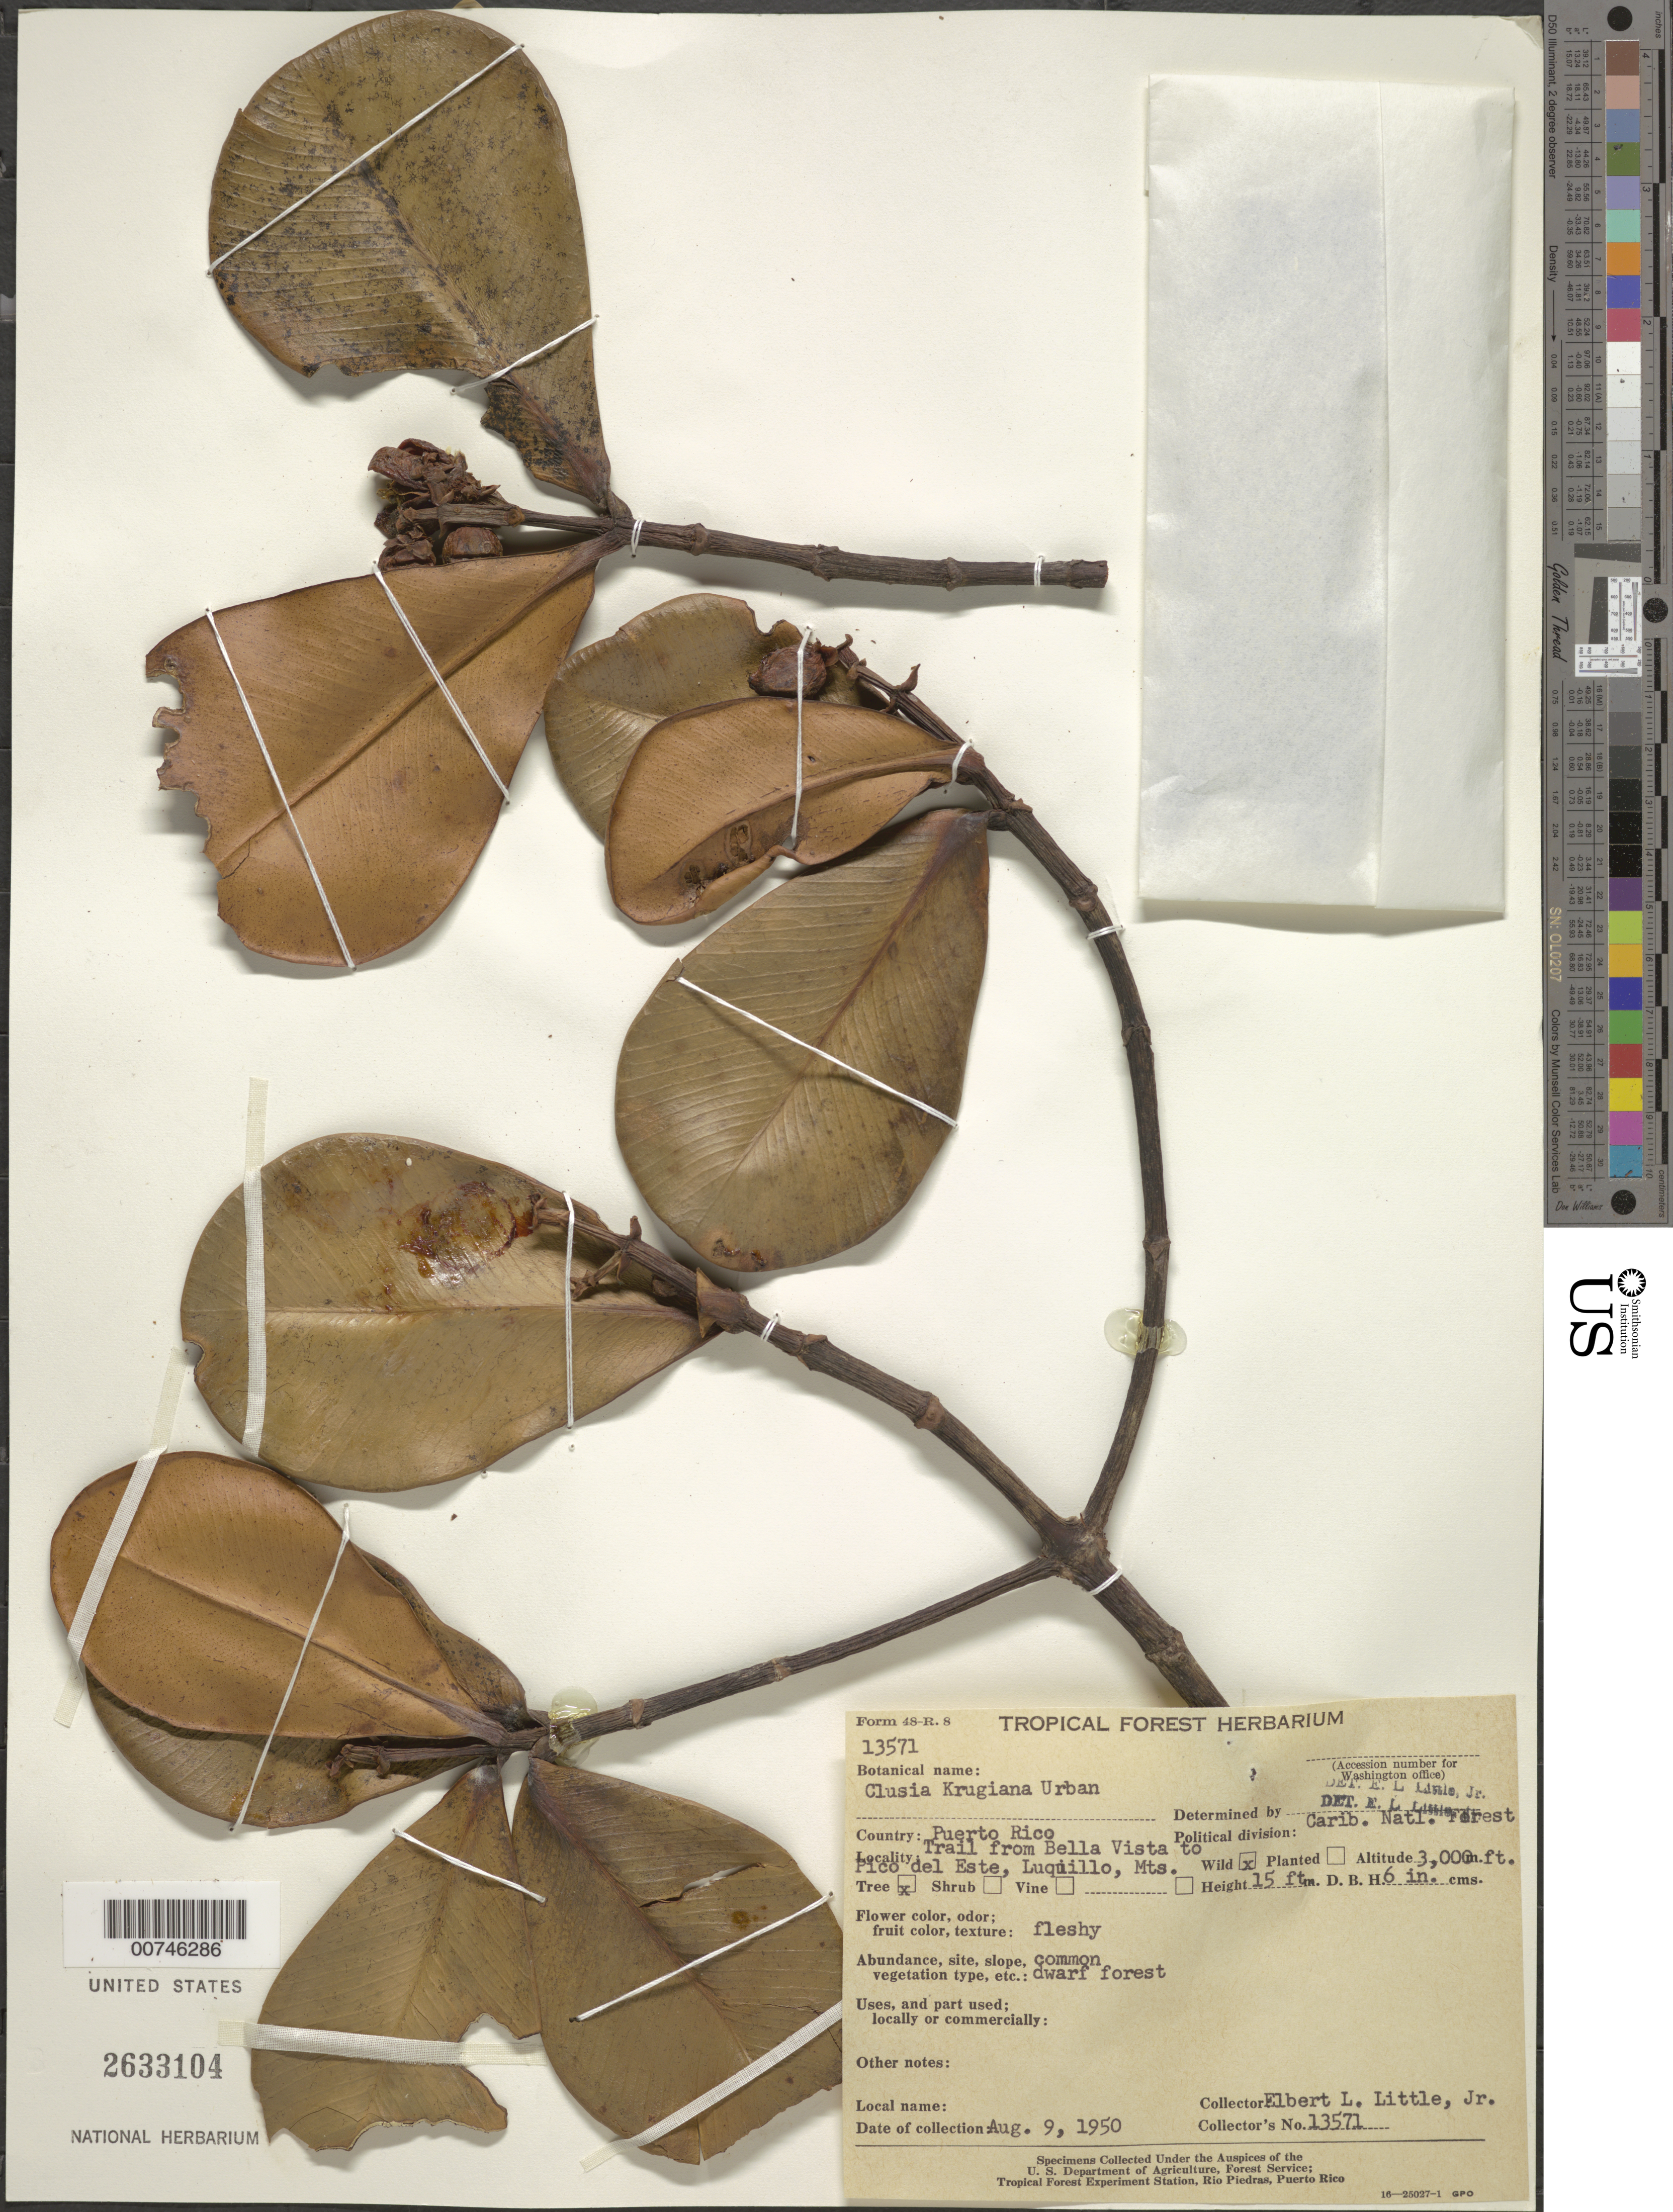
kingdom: Plantae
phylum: Tracheophyta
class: Magnoliopsida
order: Malpighiales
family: Clusiaceae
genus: Clusia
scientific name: Clusia clusioides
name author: (Griseb.) D'Arcy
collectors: E. L. Little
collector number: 13571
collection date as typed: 09 Aug 1950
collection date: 1950-08-09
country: Puerto Rico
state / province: Luquillo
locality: Caribbean National Forest. Trail from Bella Vista to Pico del Este, Luquillo Mountains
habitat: Common dwarf forest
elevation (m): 914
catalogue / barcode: US 2633104